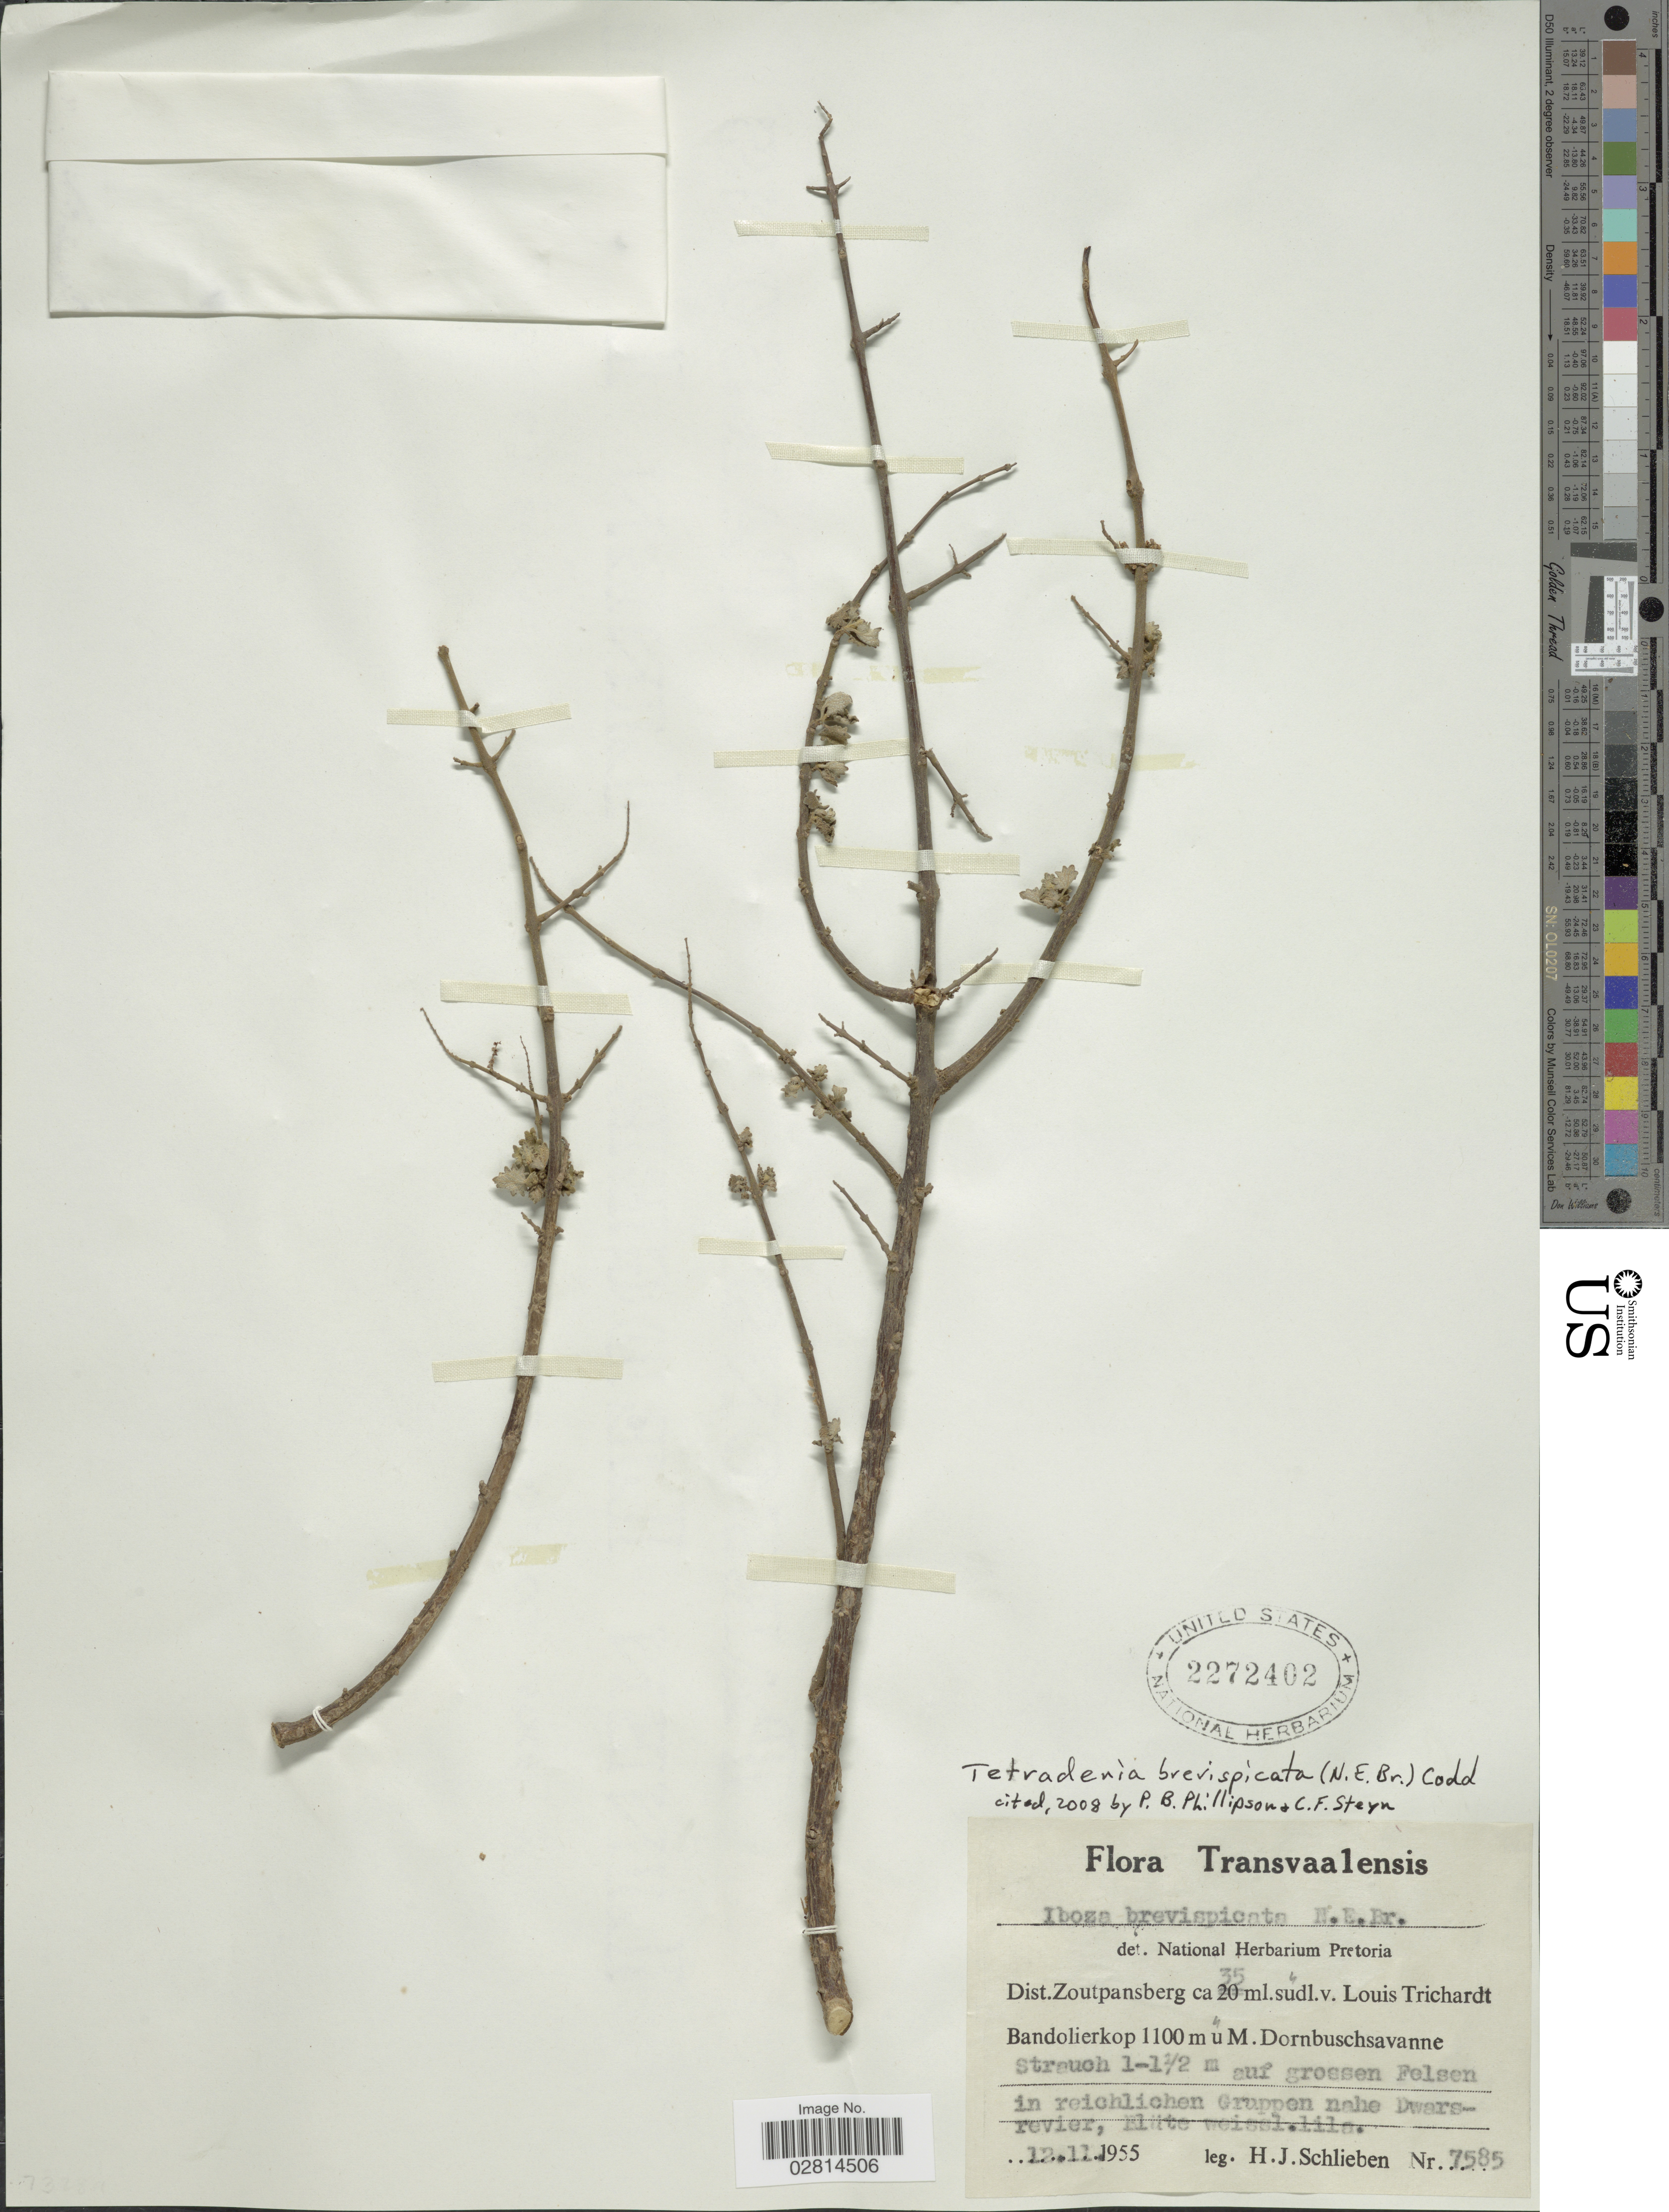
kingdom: Plantae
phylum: Tracheophyta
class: Magnoliopsida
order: Lamiales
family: Lamiaceae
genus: Tetradenia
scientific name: Tetradenia brevispicata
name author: (N.E. Br.) Codd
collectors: H. J. Schlieben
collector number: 7585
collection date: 1955-11-12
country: South Africa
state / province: Limpopo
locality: Transvaalensis. Dist. Zoutpansberg ca 35 ml.südl.v. Louis Trichardt Bandolierkop.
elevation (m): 1100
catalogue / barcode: US 2272402